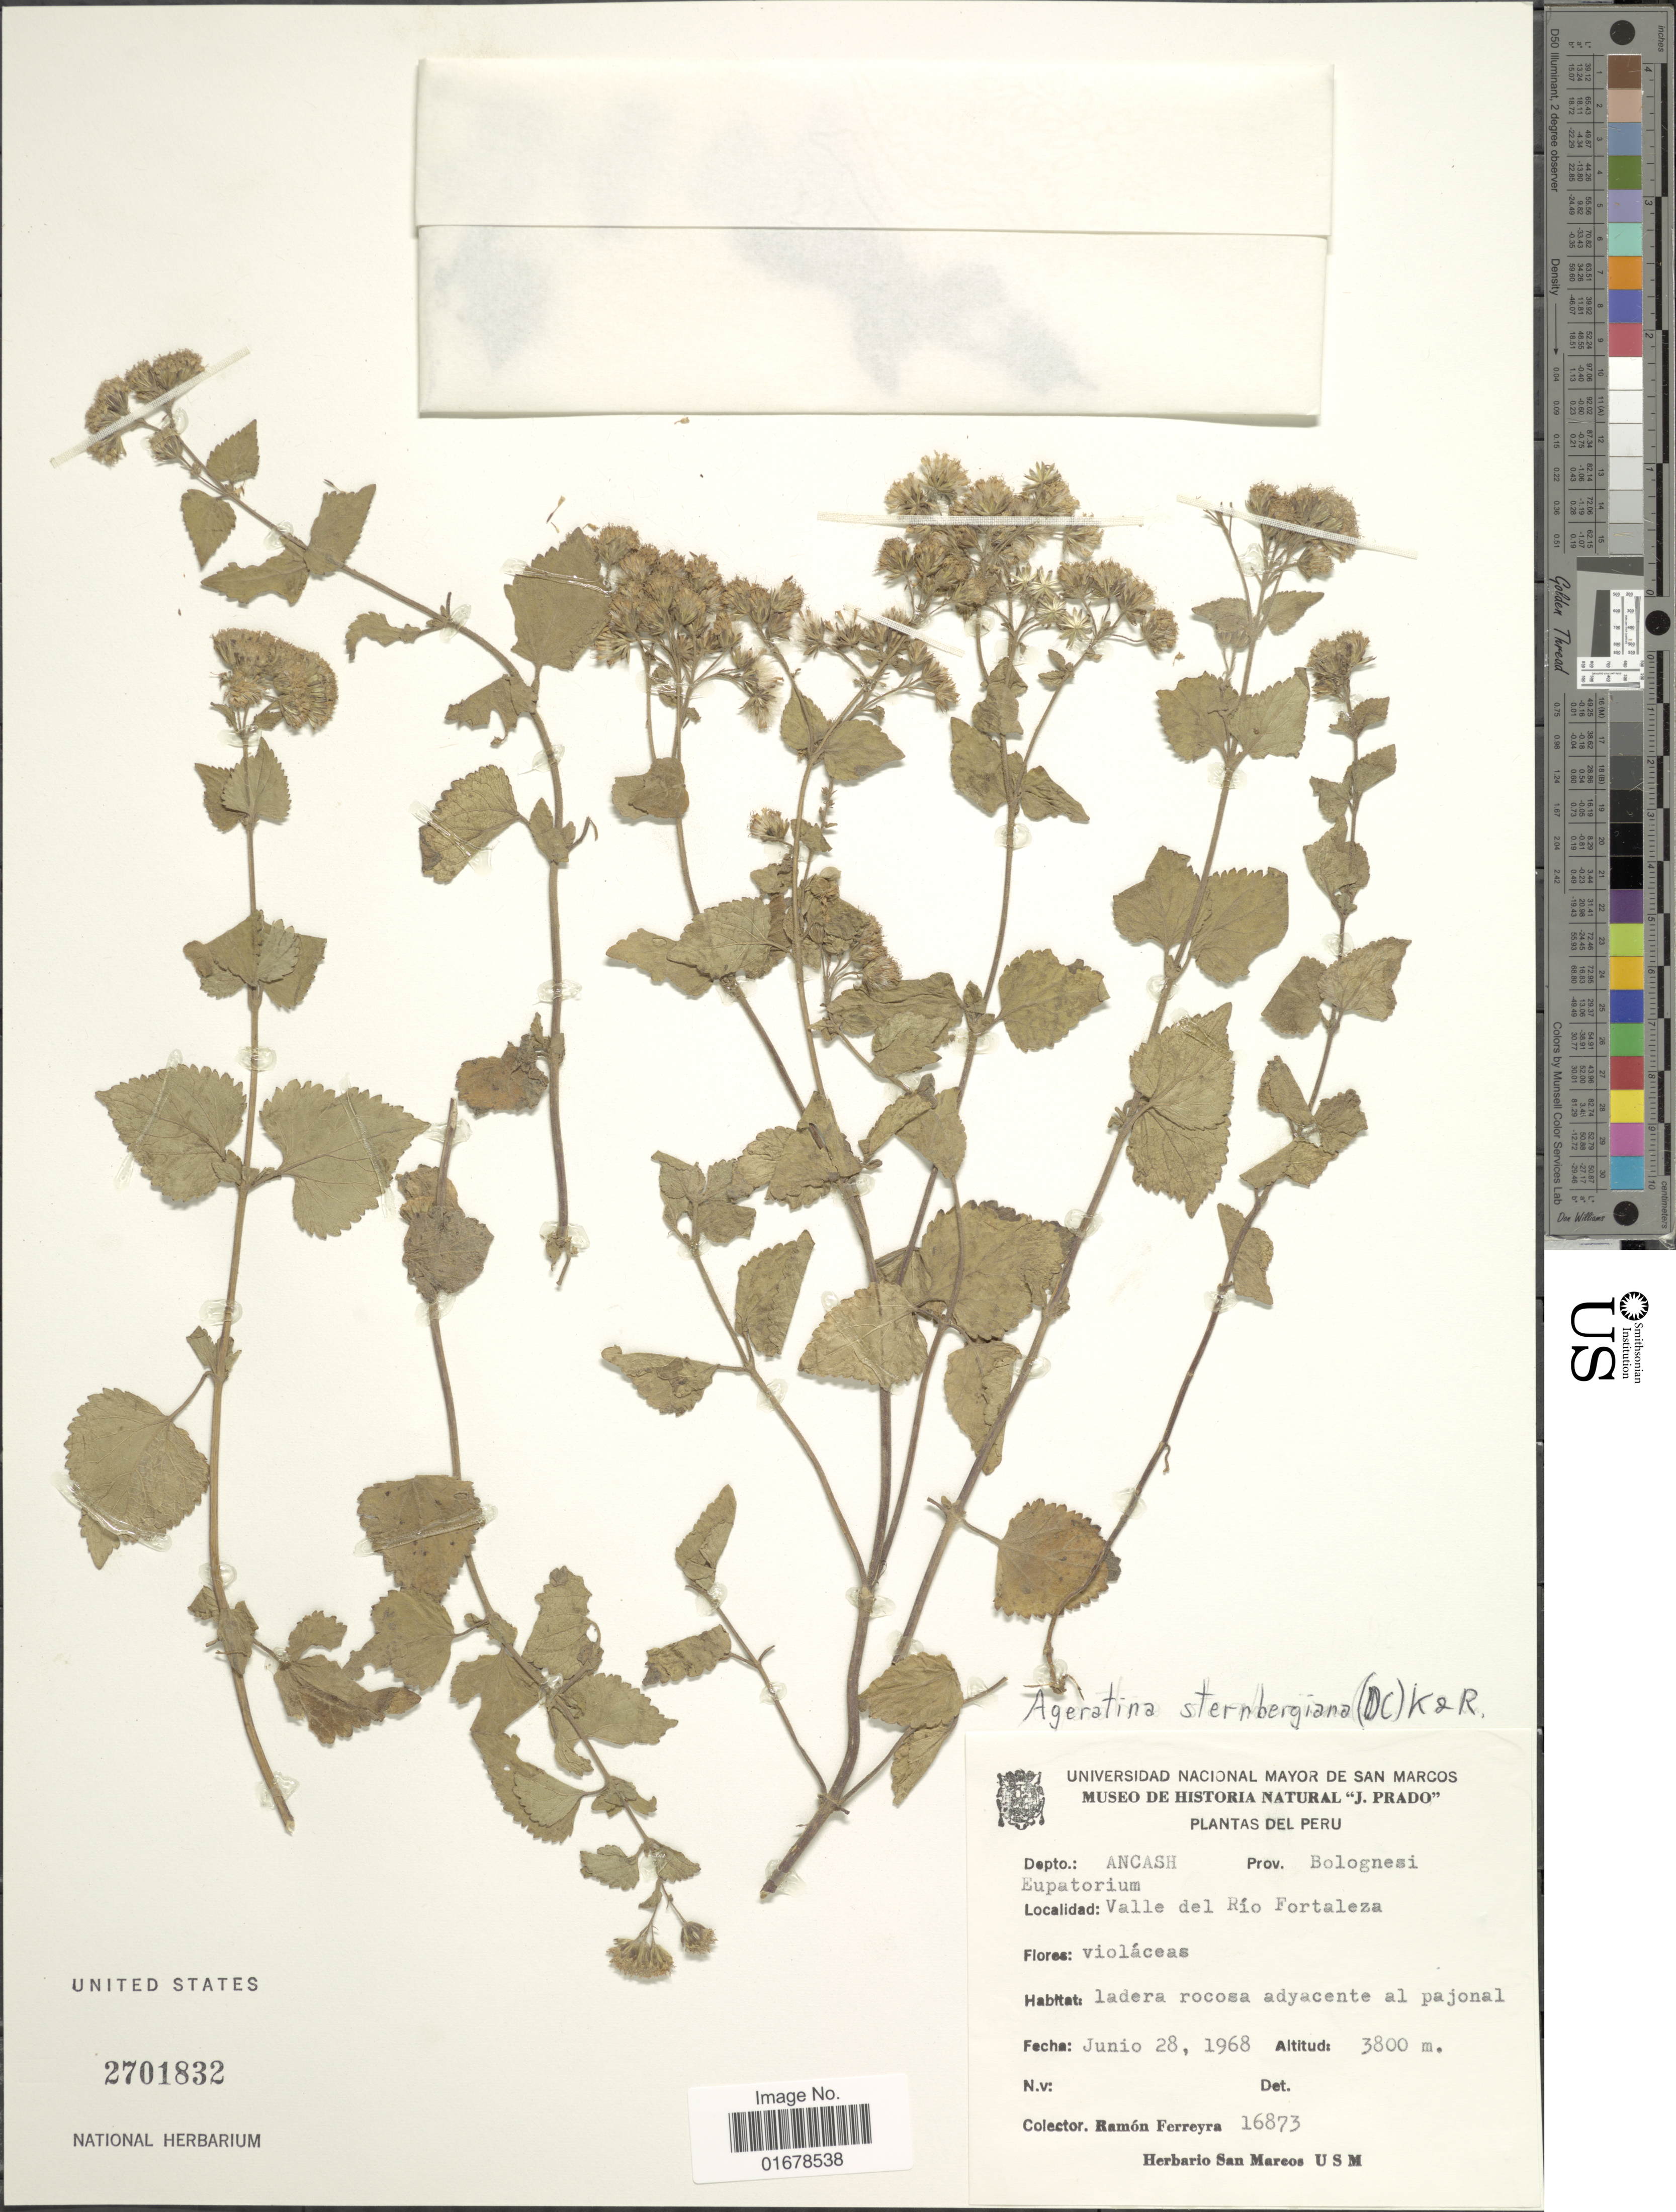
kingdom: Plantae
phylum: Tracheophyta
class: Magnoliopsida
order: Asterales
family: Asteraceae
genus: Ageratina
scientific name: Ageratina sternbergiana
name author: (DC.) R.M. King & H. Rob.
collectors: R. A. Ferreyra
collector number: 16873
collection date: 1968-06-28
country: Peru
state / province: Ancash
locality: Depto. Ancash, Prov. Bolognesi, Valle del Rio Fortaleza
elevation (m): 3800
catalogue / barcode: US 2701832